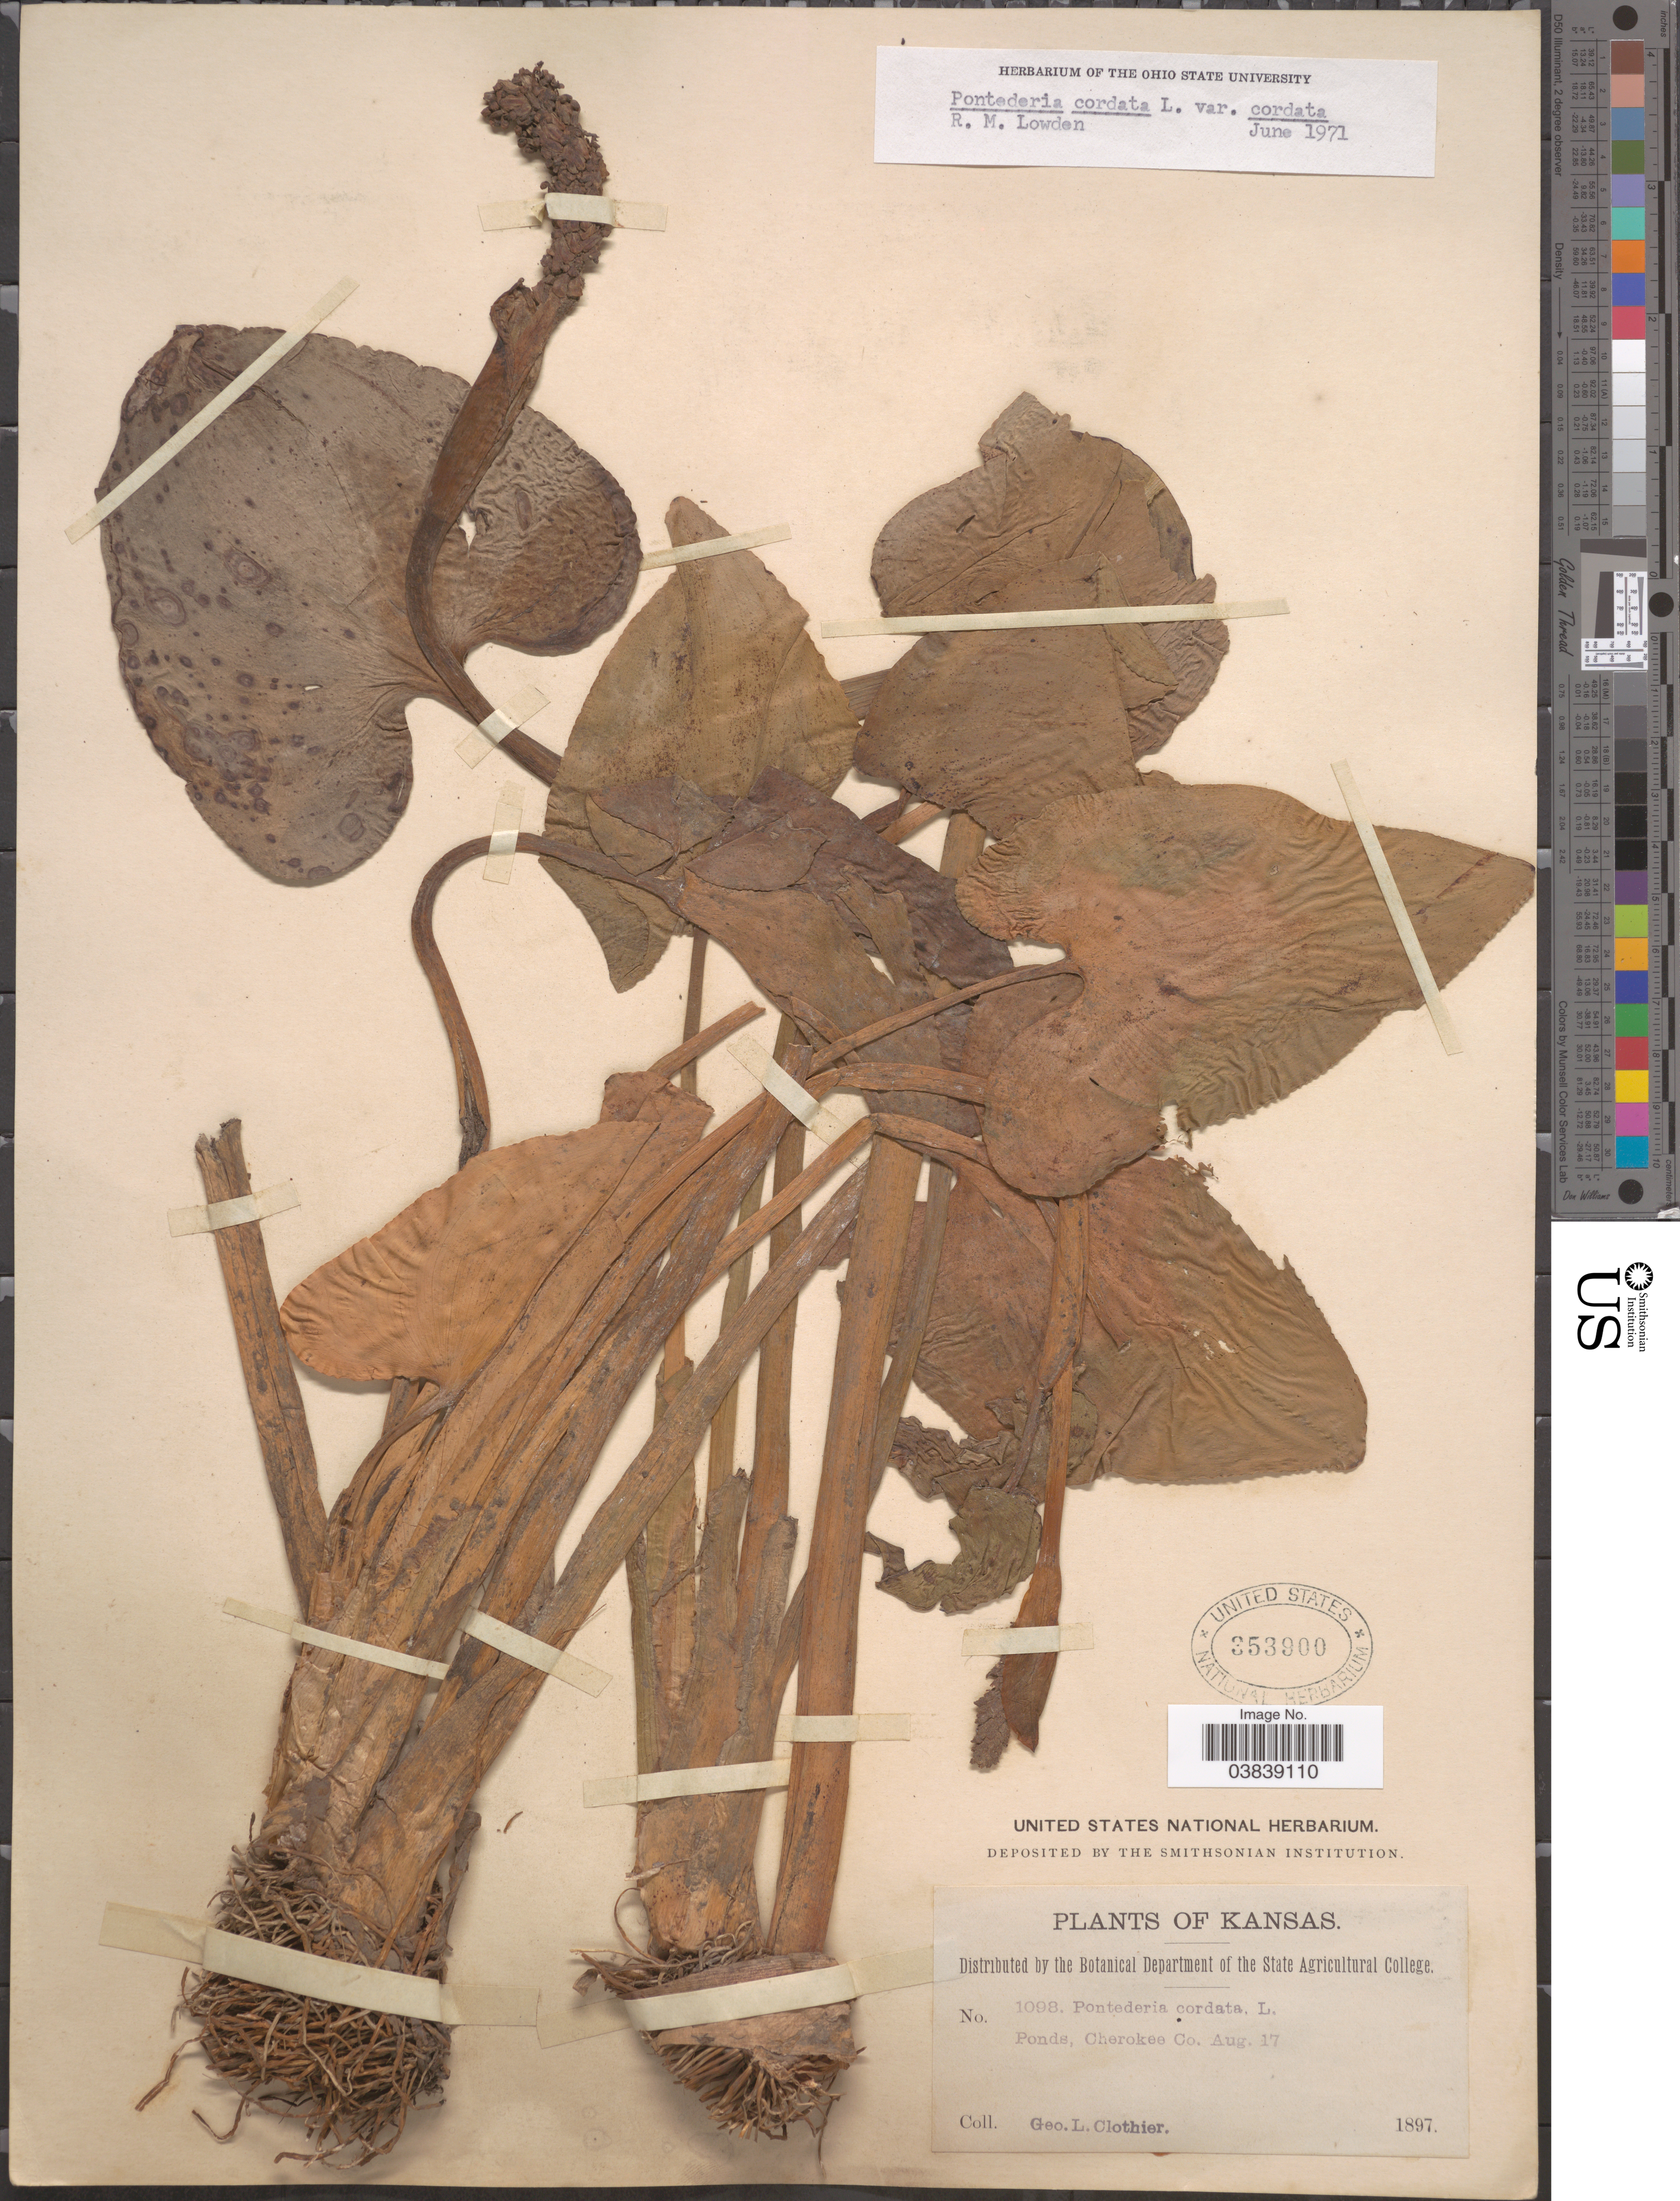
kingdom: Plantae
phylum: Tracheophyta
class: Liliopsida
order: Commelinales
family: Pontederiaceae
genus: Pontederia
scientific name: Pontederia cordata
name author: L.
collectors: G. Clothier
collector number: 1098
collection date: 1897-08-17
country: United States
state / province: Kansas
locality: Cherokee Co.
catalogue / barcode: US 353900